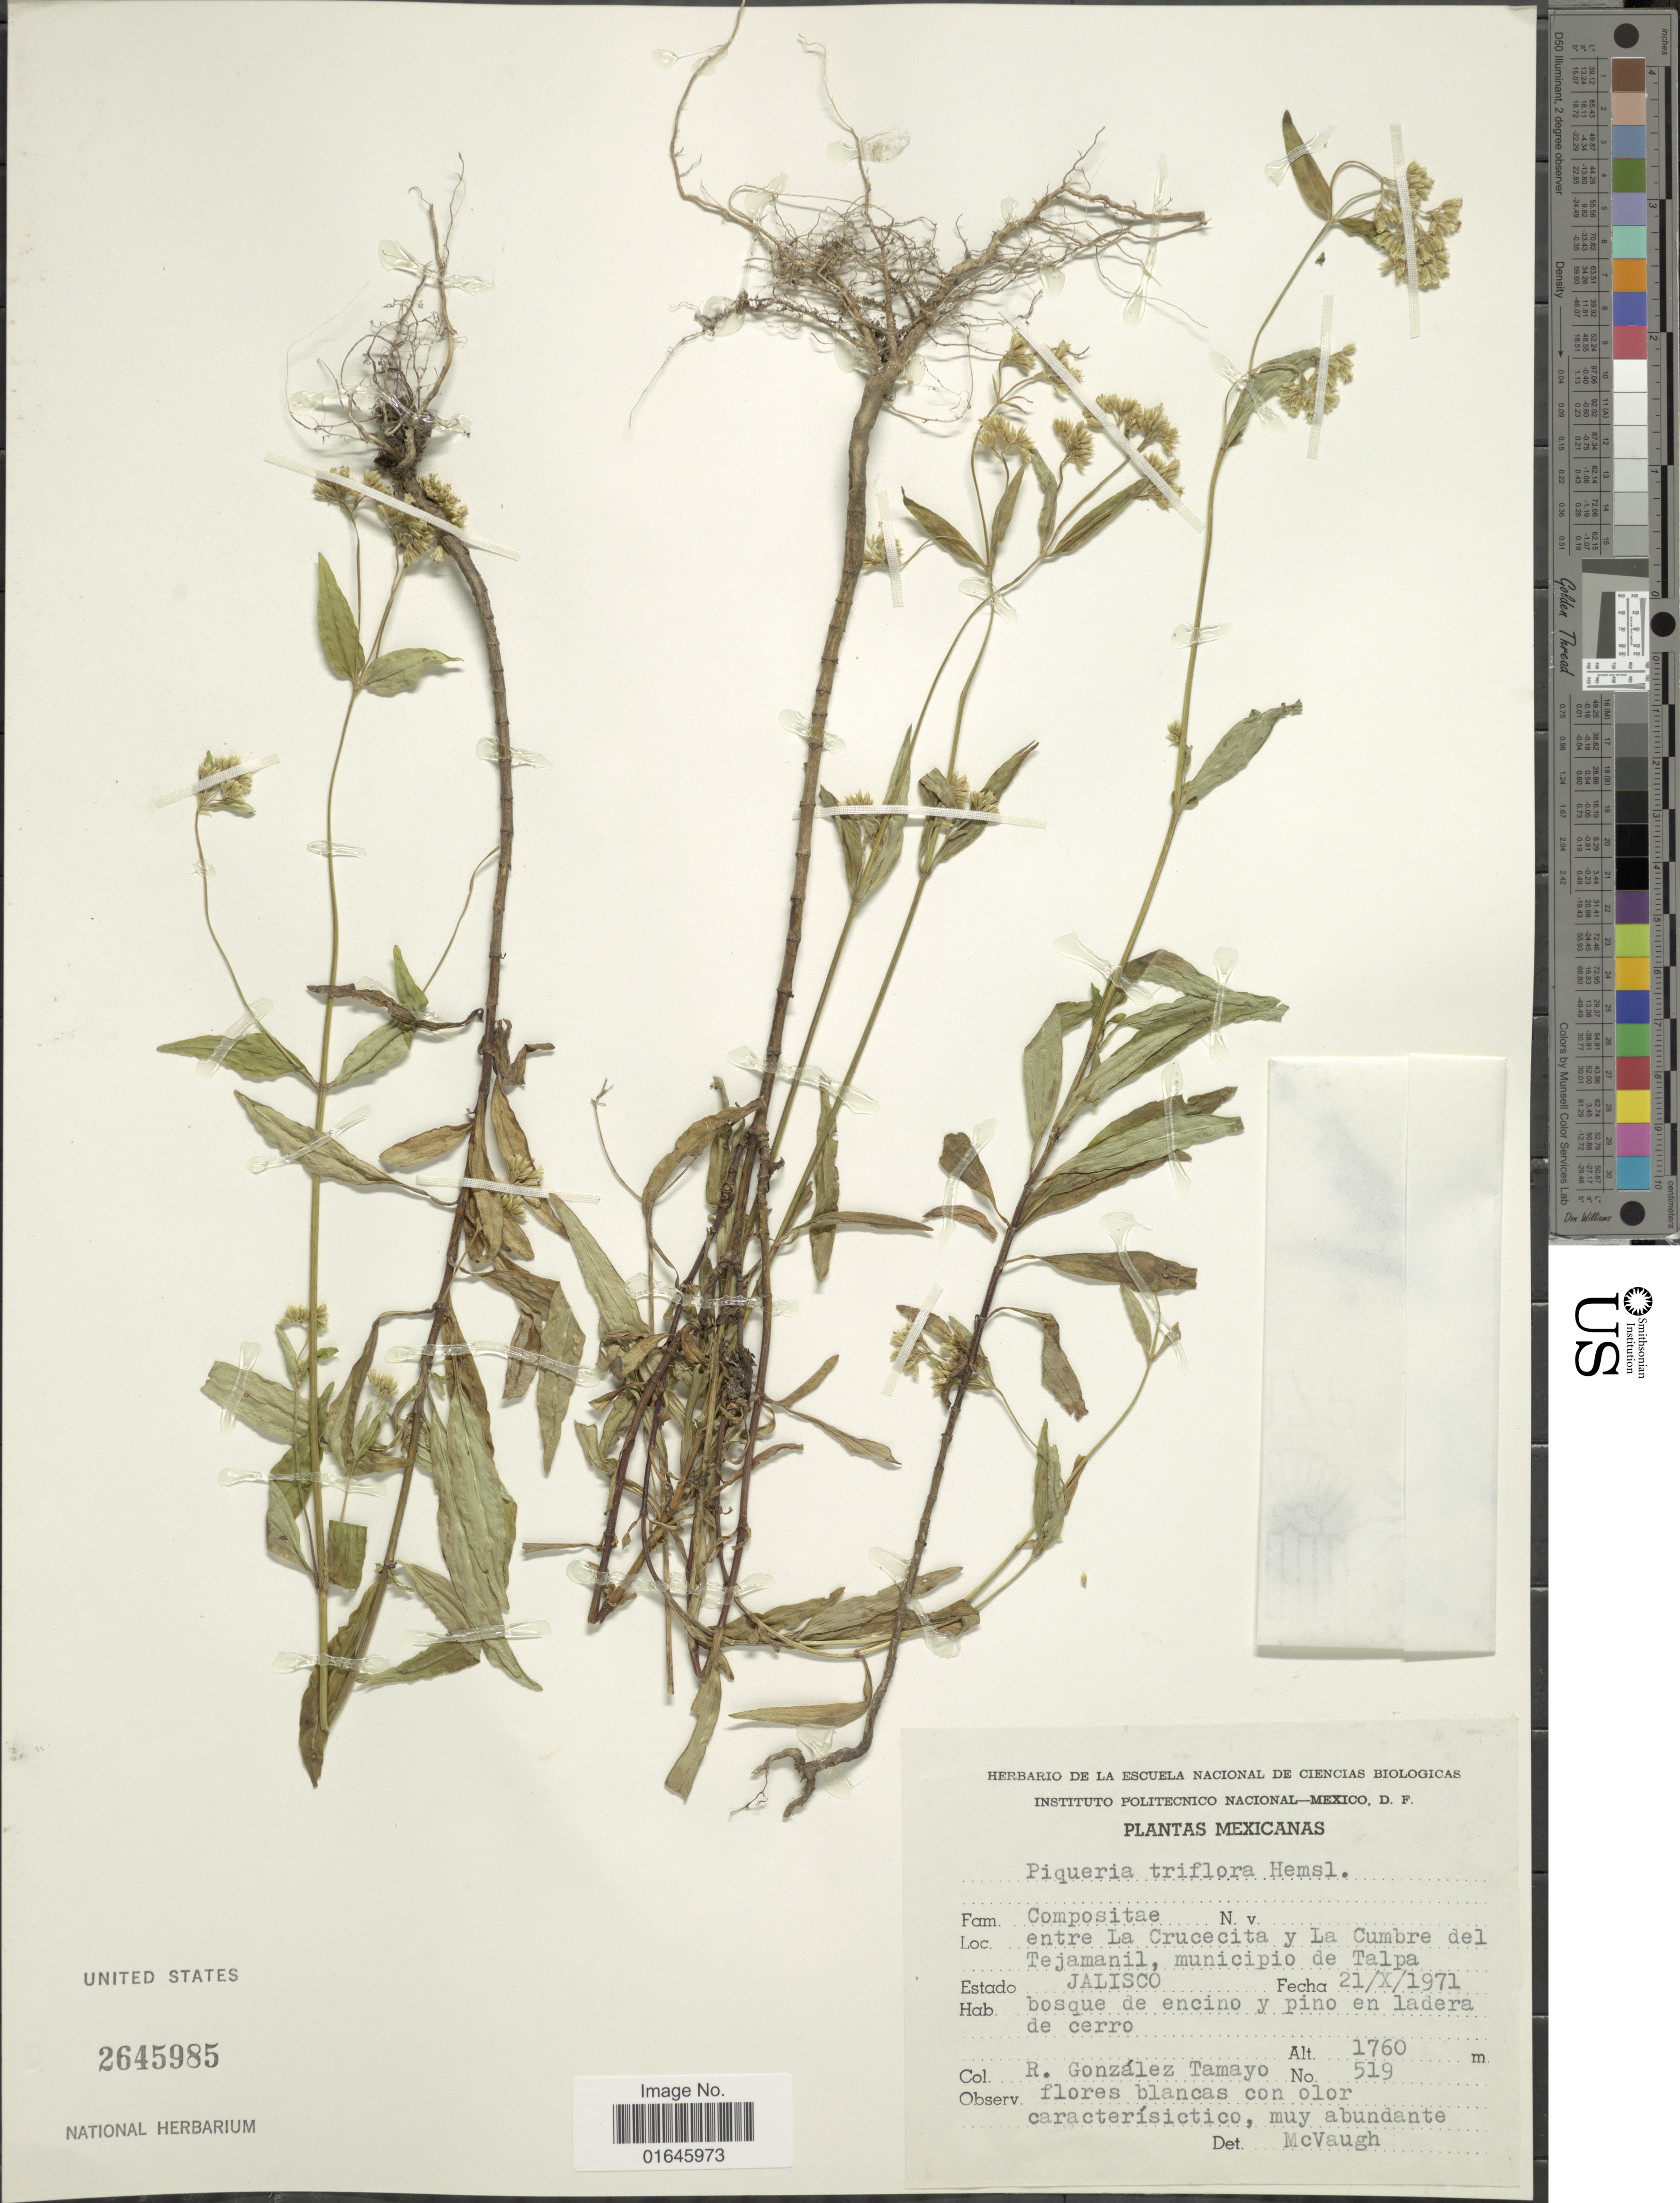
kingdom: Plantae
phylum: Tracheophyta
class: Magnoliopsida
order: Asterales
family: Asteraceae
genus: Piqueria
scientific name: Piqueria triflora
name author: Hemsl. in Godman &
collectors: R. González Tamayo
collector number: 519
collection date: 1971-10-21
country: Mexico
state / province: Jalisco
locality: Entre La Crucecita y La Cumbre del Tejamanil, municipio de Talpa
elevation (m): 1760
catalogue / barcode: US 2645985